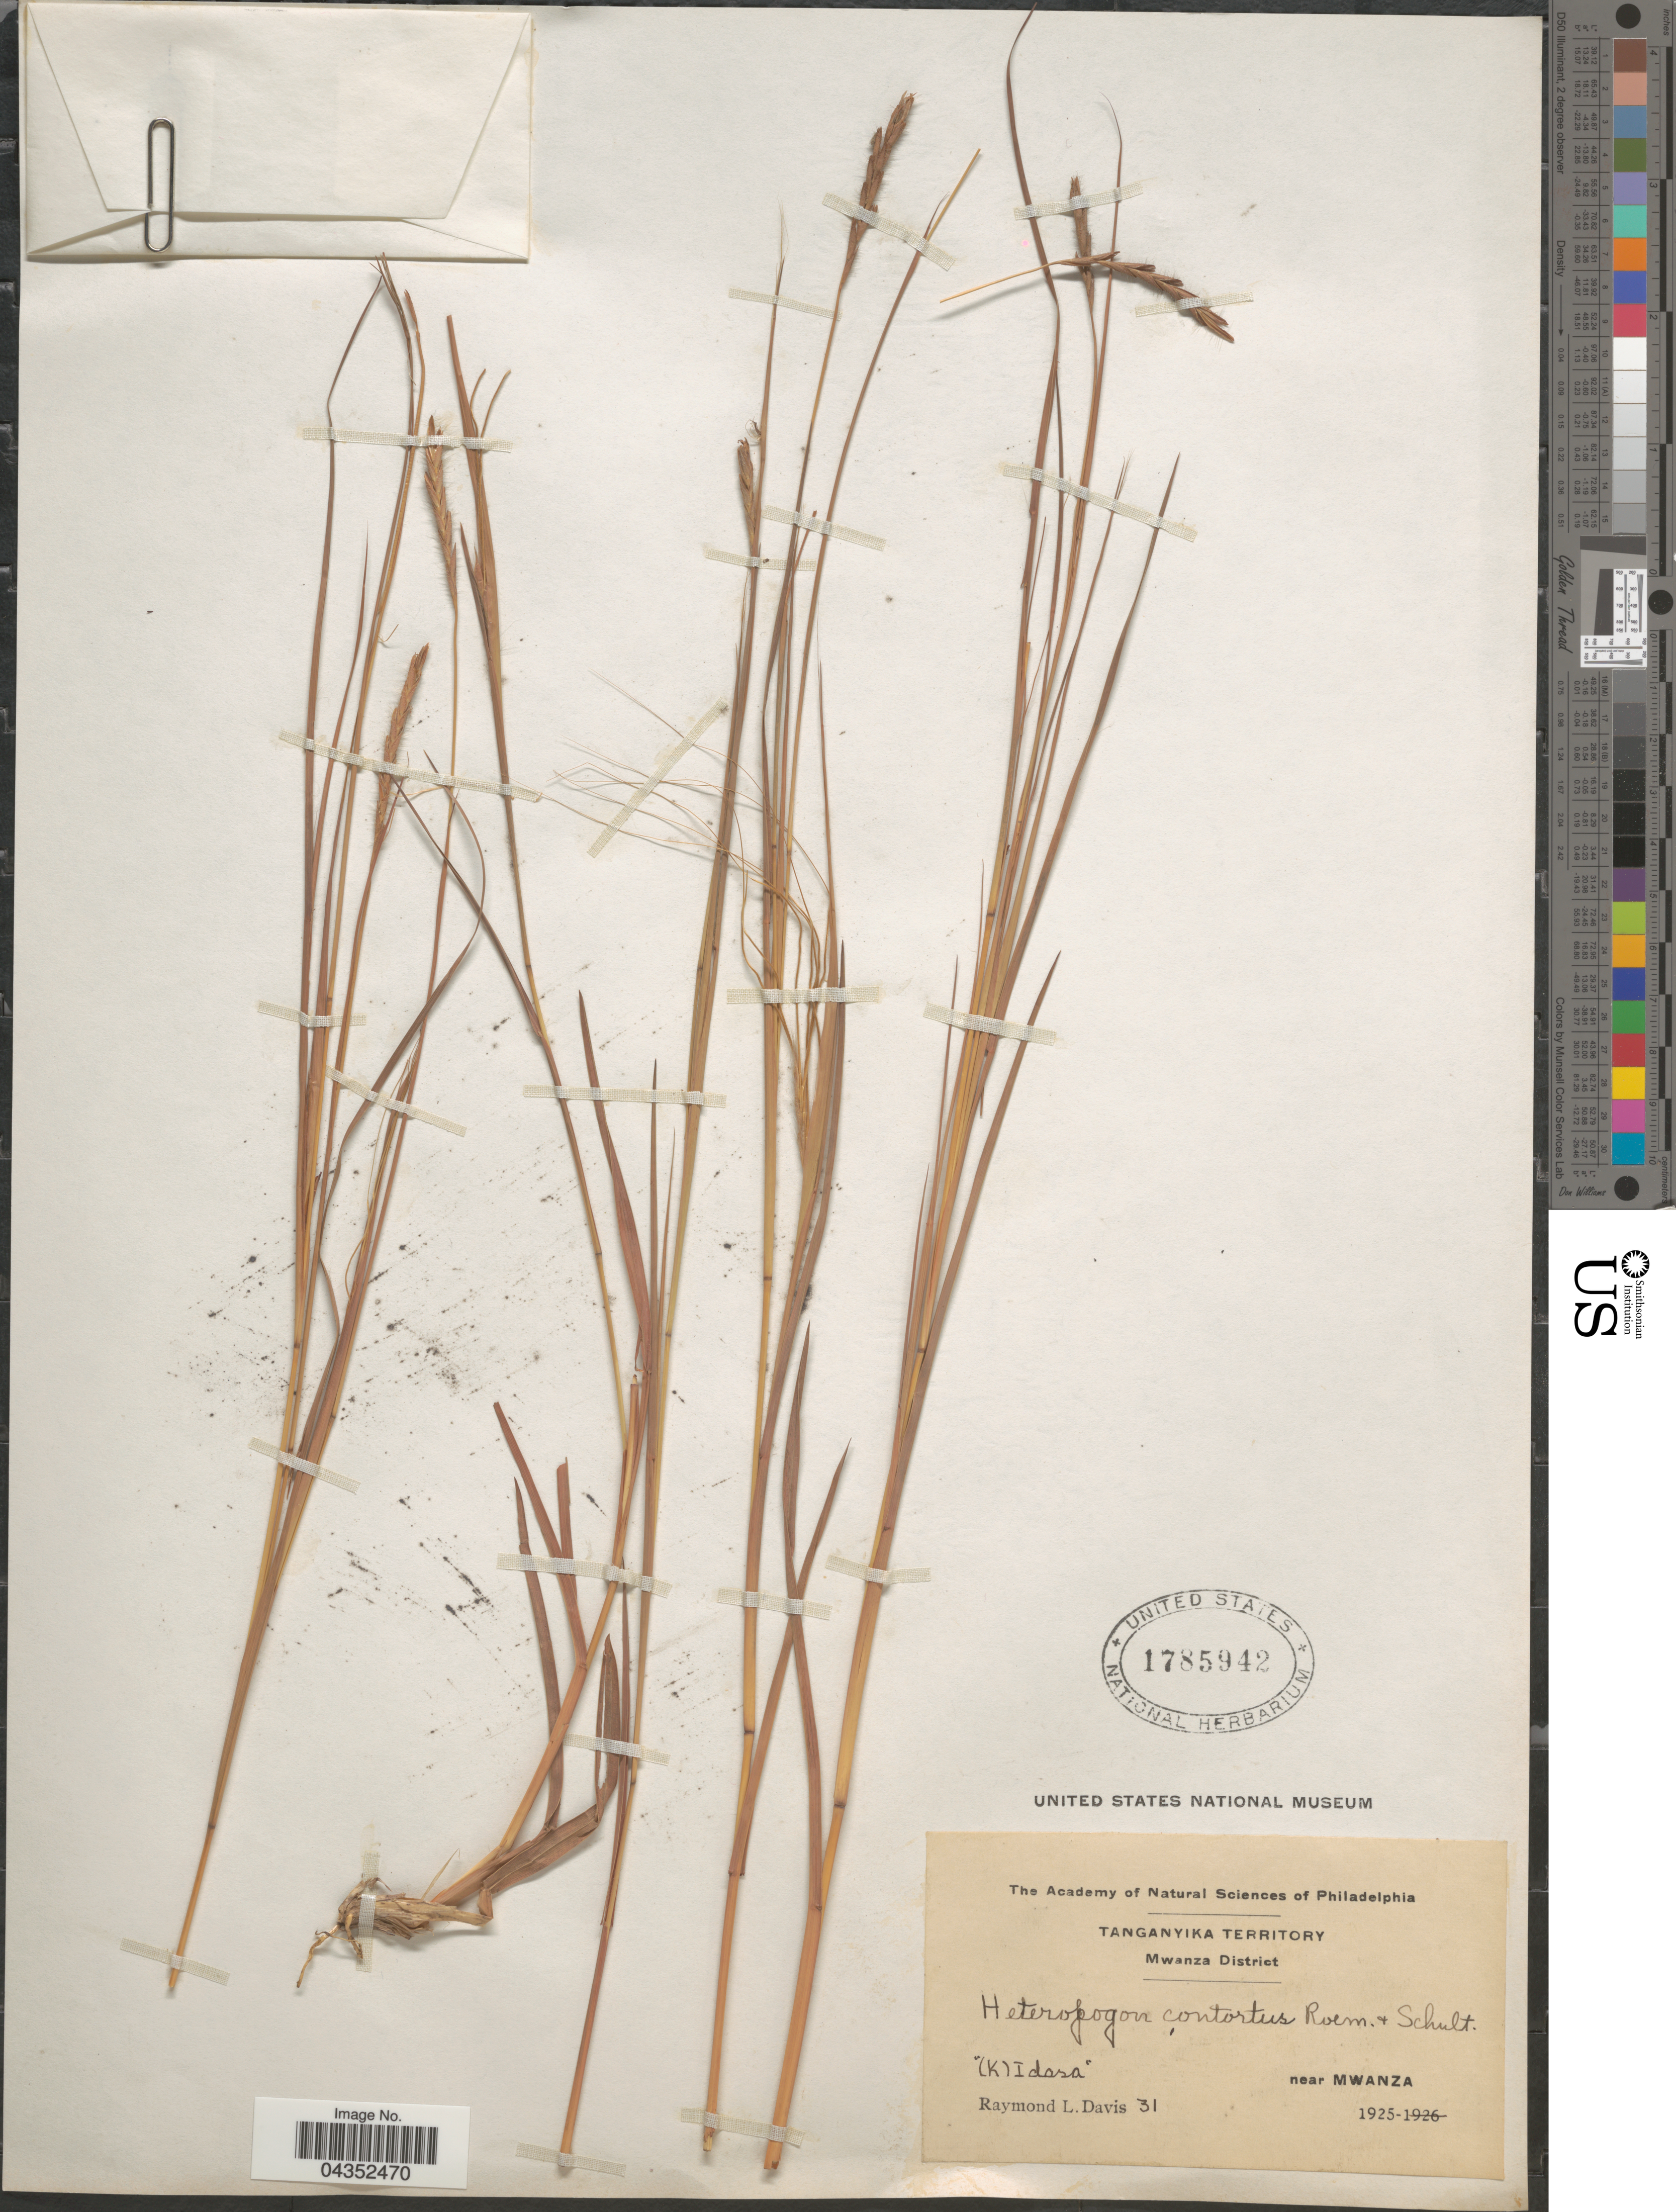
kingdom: Plantae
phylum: Tracheophyta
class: Liliopsida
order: Poales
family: Poaceae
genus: Heteropogon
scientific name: Heteropogon contortus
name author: (L.) P. Beauv. ex Roem. & Schult.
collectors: R. Davis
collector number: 31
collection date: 1925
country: Tanzania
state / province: Mwanza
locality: Tanganyika Territory. Mwanza District. "(K)Idasa" near Mwanza.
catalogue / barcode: US 1785942